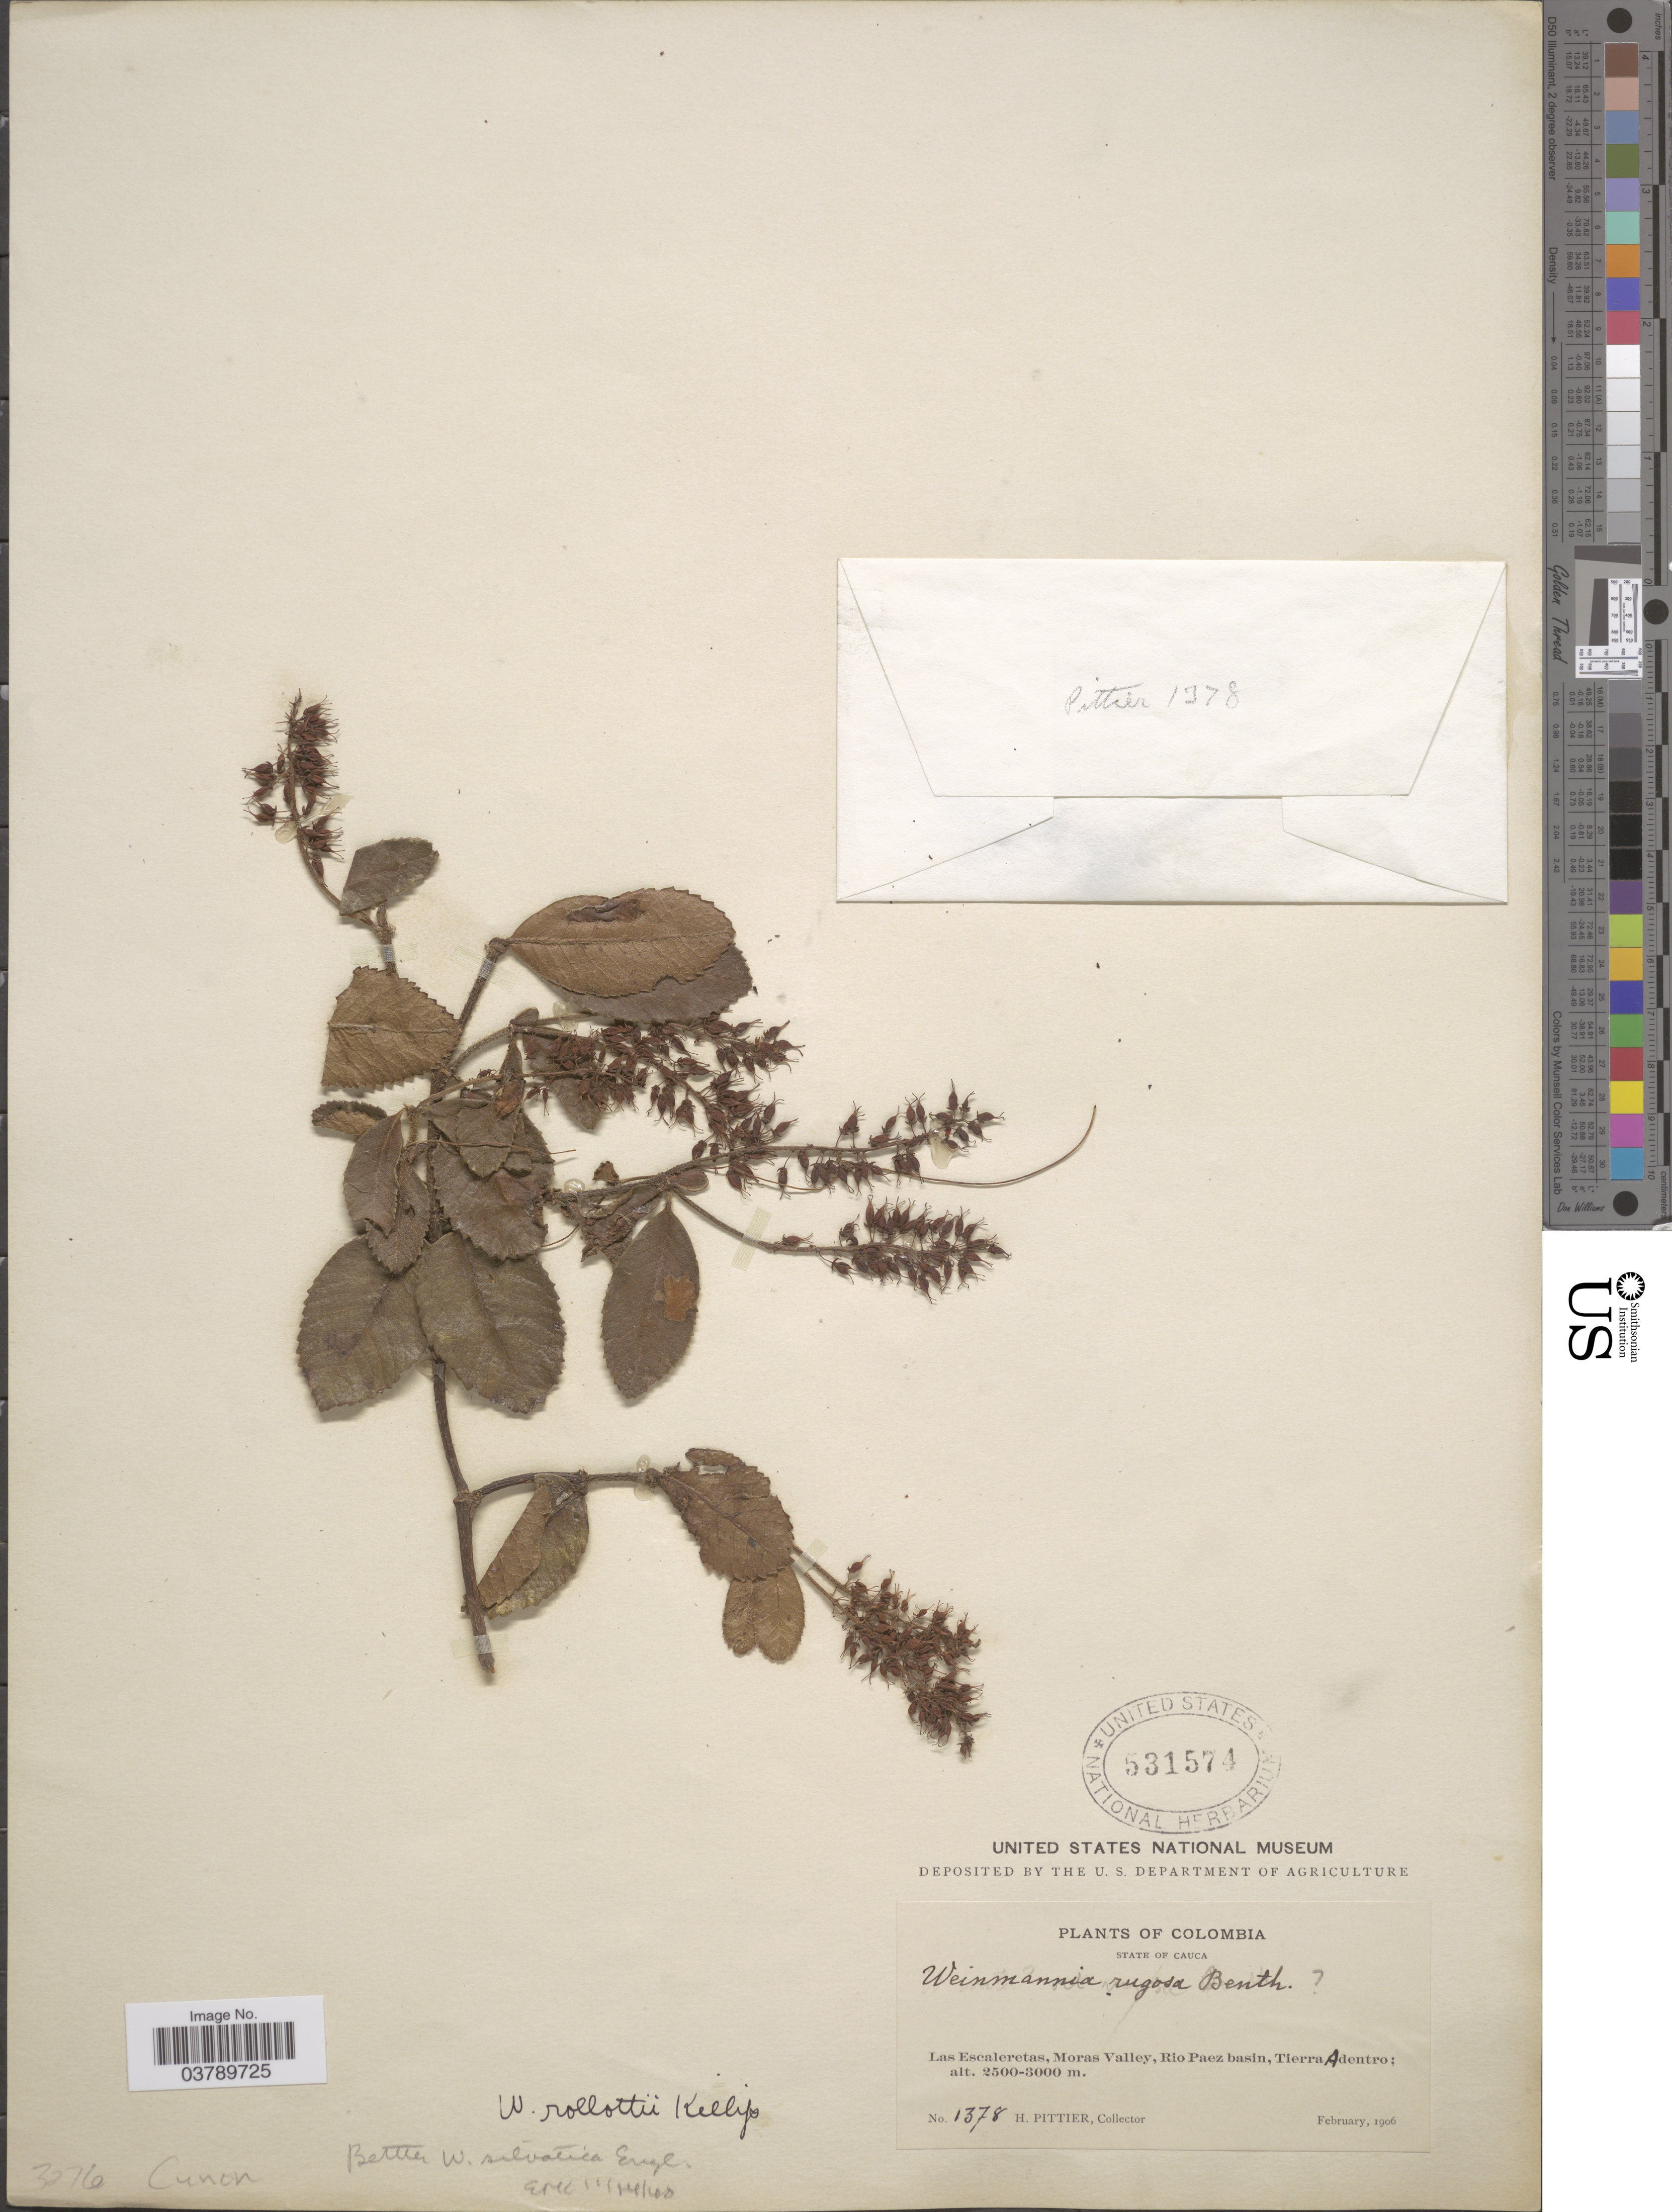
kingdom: Plantae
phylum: Tracheophyta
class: Magnoliopsida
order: Oxalidales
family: Cunoniaceae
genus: Weinmannia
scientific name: Weinmannia rugosa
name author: Benth.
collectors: H. F. Pittier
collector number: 1378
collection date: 1906-02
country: Colombia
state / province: Cauca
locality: Las Escaleretas, Moras Valley, Rio Paez basin, Tierra Adentro.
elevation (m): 2500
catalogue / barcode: US 531574